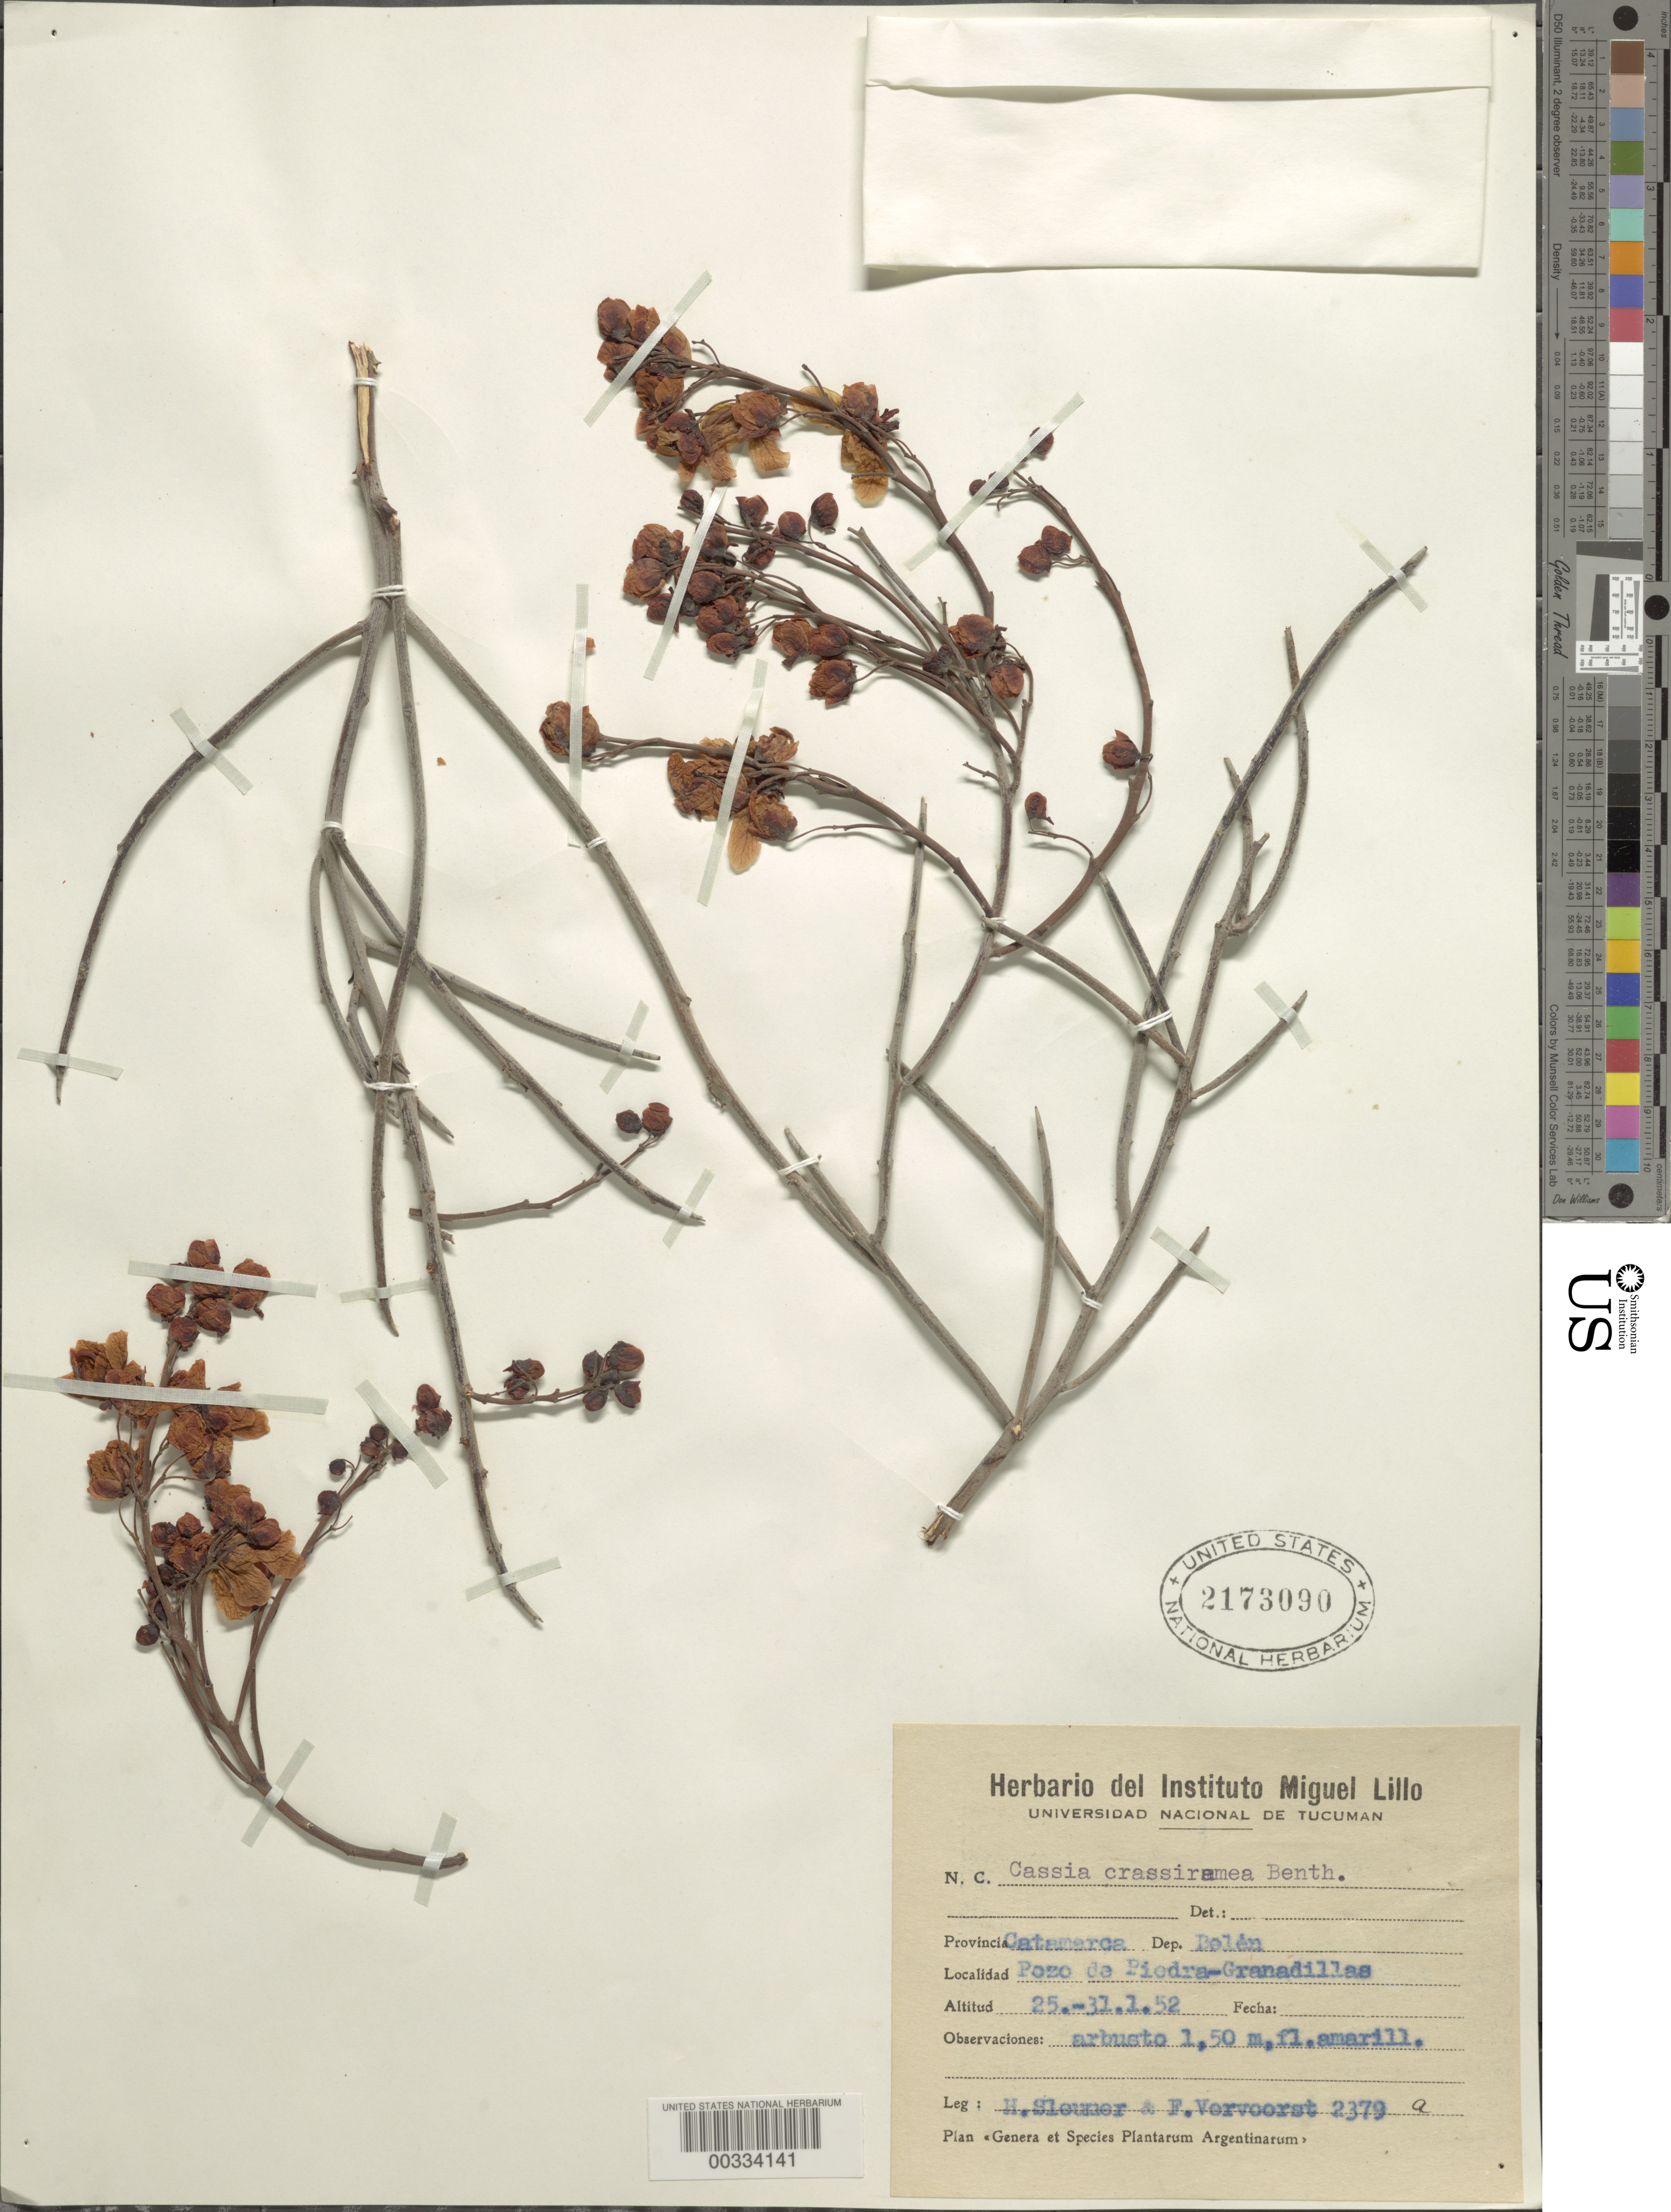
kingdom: Plantae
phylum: Tracheophyta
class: Magnoliopsida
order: Fabales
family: Fabaceae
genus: Senna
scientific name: Senna crassiramea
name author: (Benth.) H.S. Irwin & Barneby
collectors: H. O. Sleumer & F. B. Vervoorst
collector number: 2379a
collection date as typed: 25 Jan 1952 to 31 Jan 1952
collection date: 1952-01-25/1952-01-31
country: Argentina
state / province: Catamarca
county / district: Belén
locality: Pozo de Piedra-Granadillas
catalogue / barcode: US 2173090